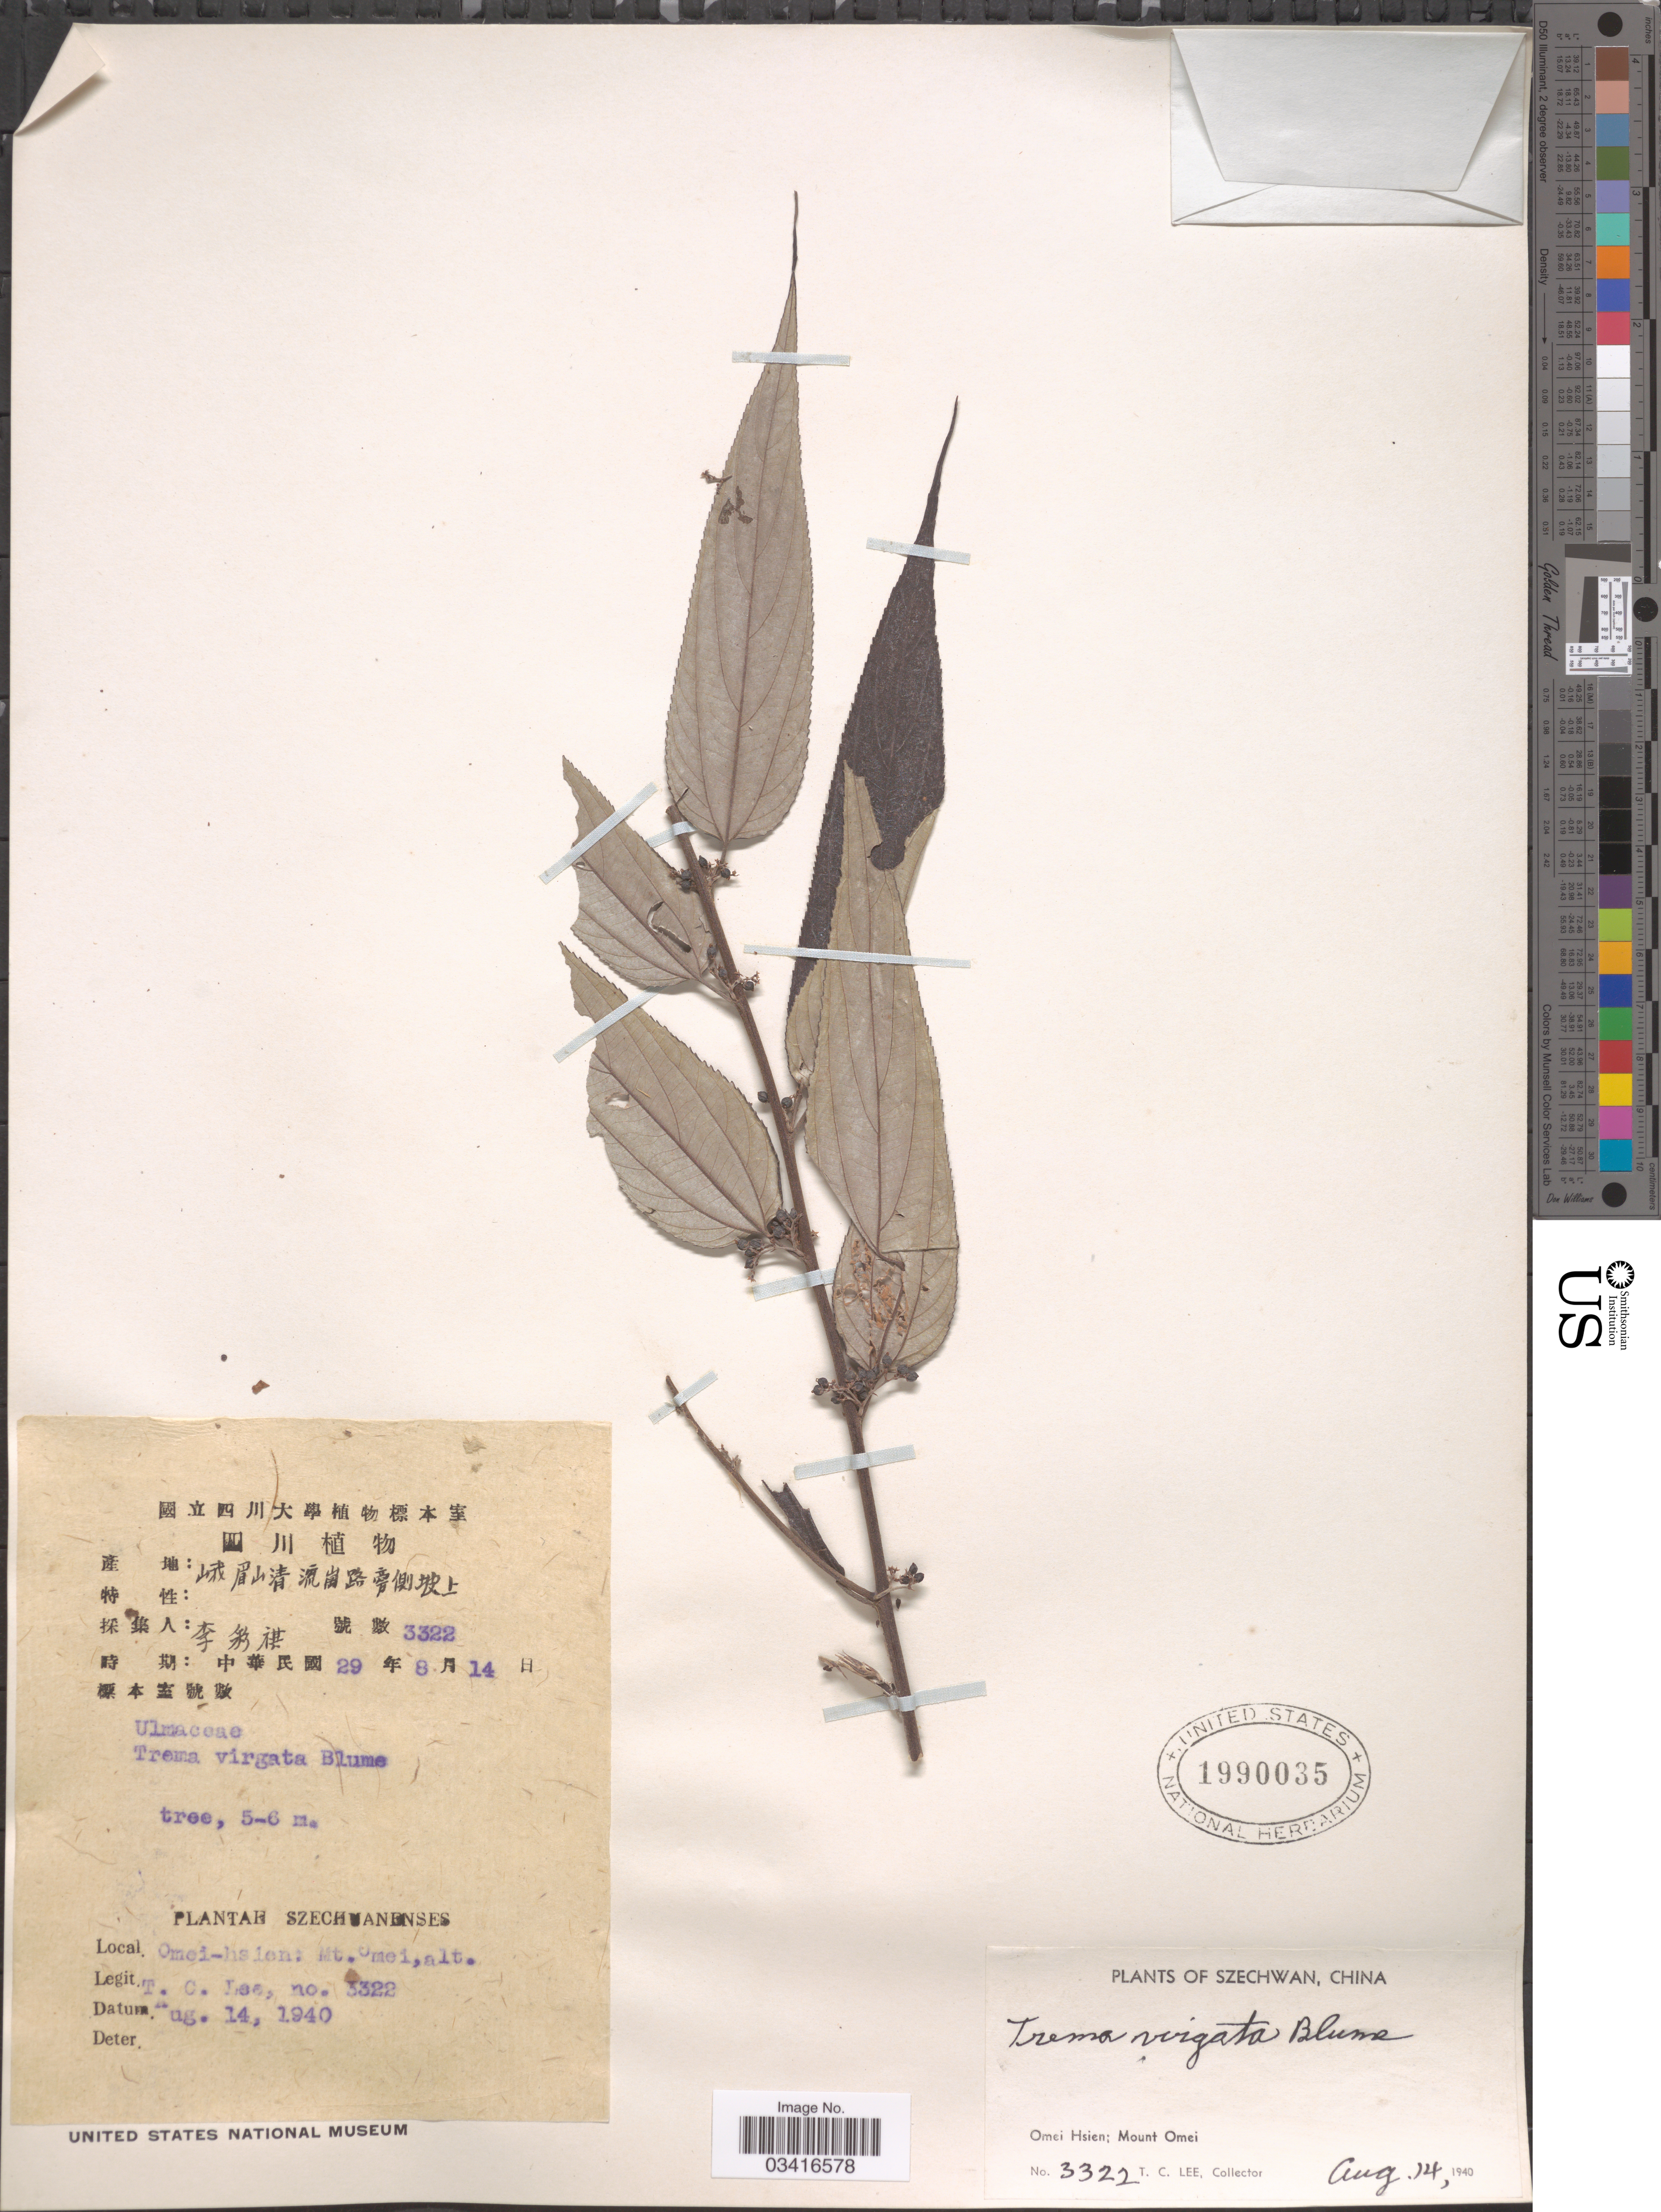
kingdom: Plantae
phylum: Tracheophyta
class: Magnoliopsida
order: Rosales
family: Cannabaceae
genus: Trema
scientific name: Trema sp.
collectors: T. Lee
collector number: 3322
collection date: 1940-08-14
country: China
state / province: Sichuan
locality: Szechwan. Omei Hsien; Mount Omei.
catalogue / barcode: US 1990035